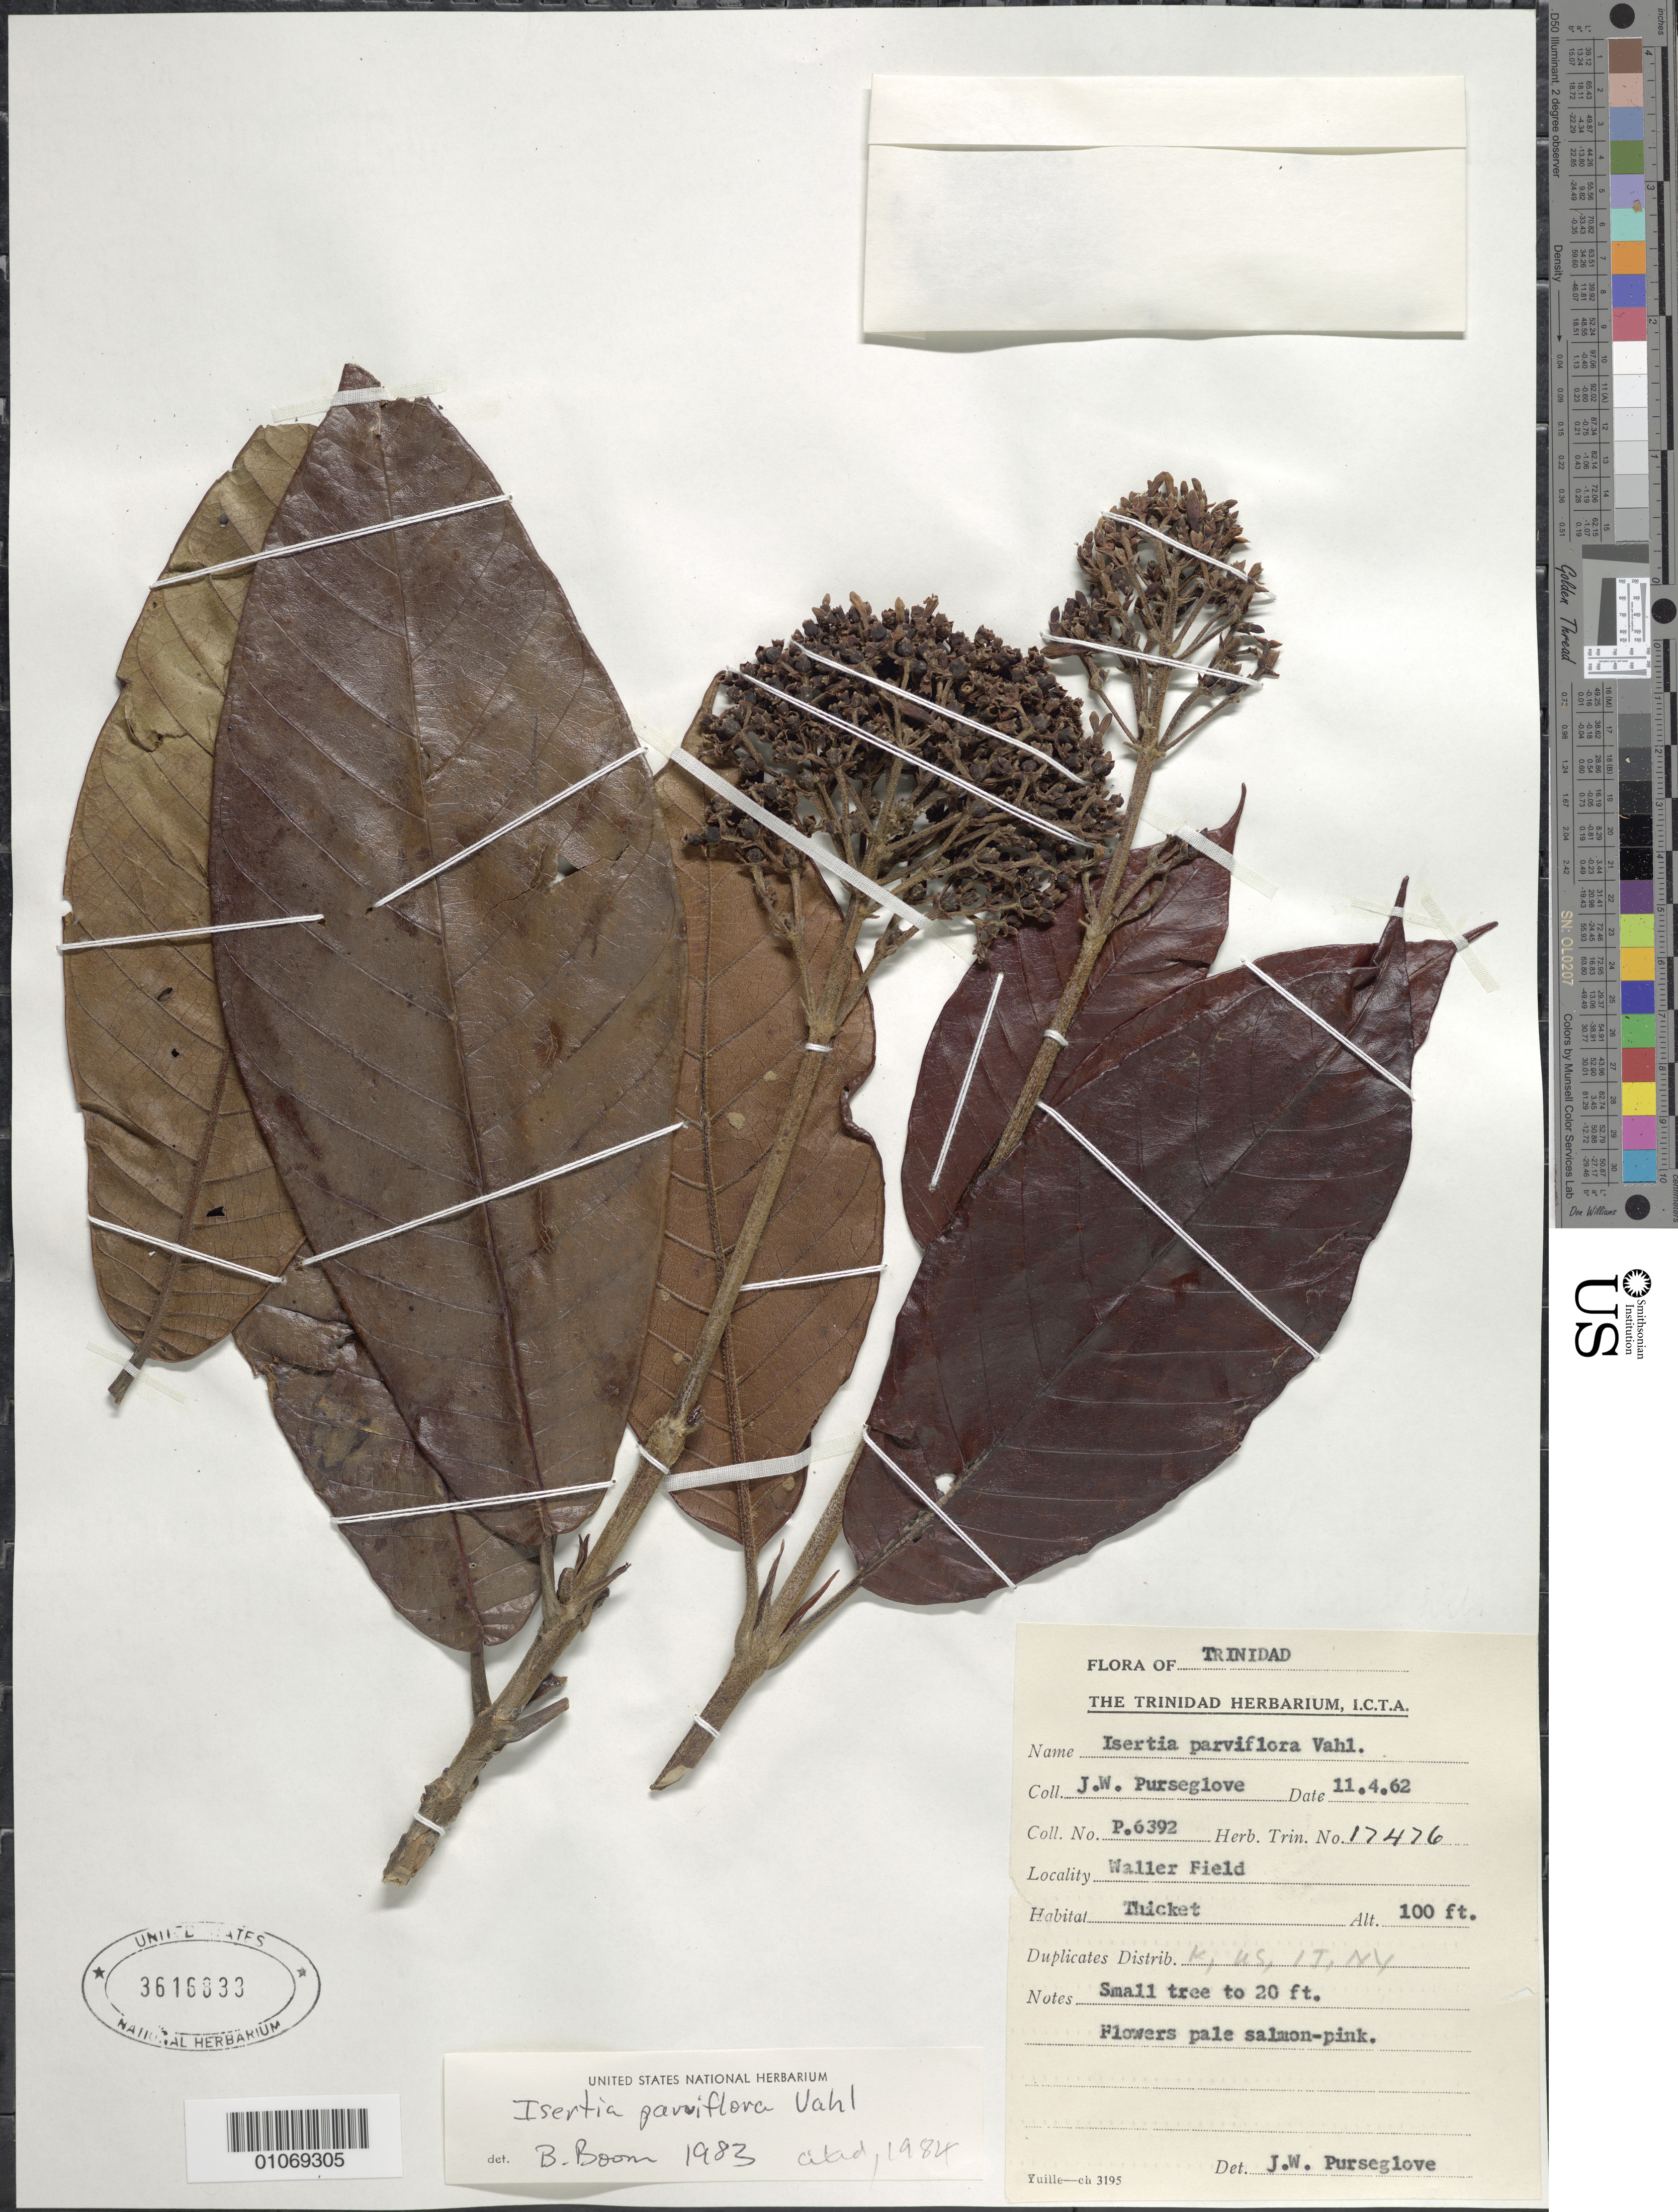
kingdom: Plantae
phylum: Tracheophyta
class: Magnoliopsida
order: Gentianales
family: Rubiaceae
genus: Isertia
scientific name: Isertia parviflora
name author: Vahl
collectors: J. Purseglove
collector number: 6392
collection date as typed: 11 Apr 1962 or 04 Nov 1962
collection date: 1962-04-11 or 1962-11-04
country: Trinidad and Tobago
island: Trinidad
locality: Waller Field, thicket.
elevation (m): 30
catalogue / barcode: US 3616833